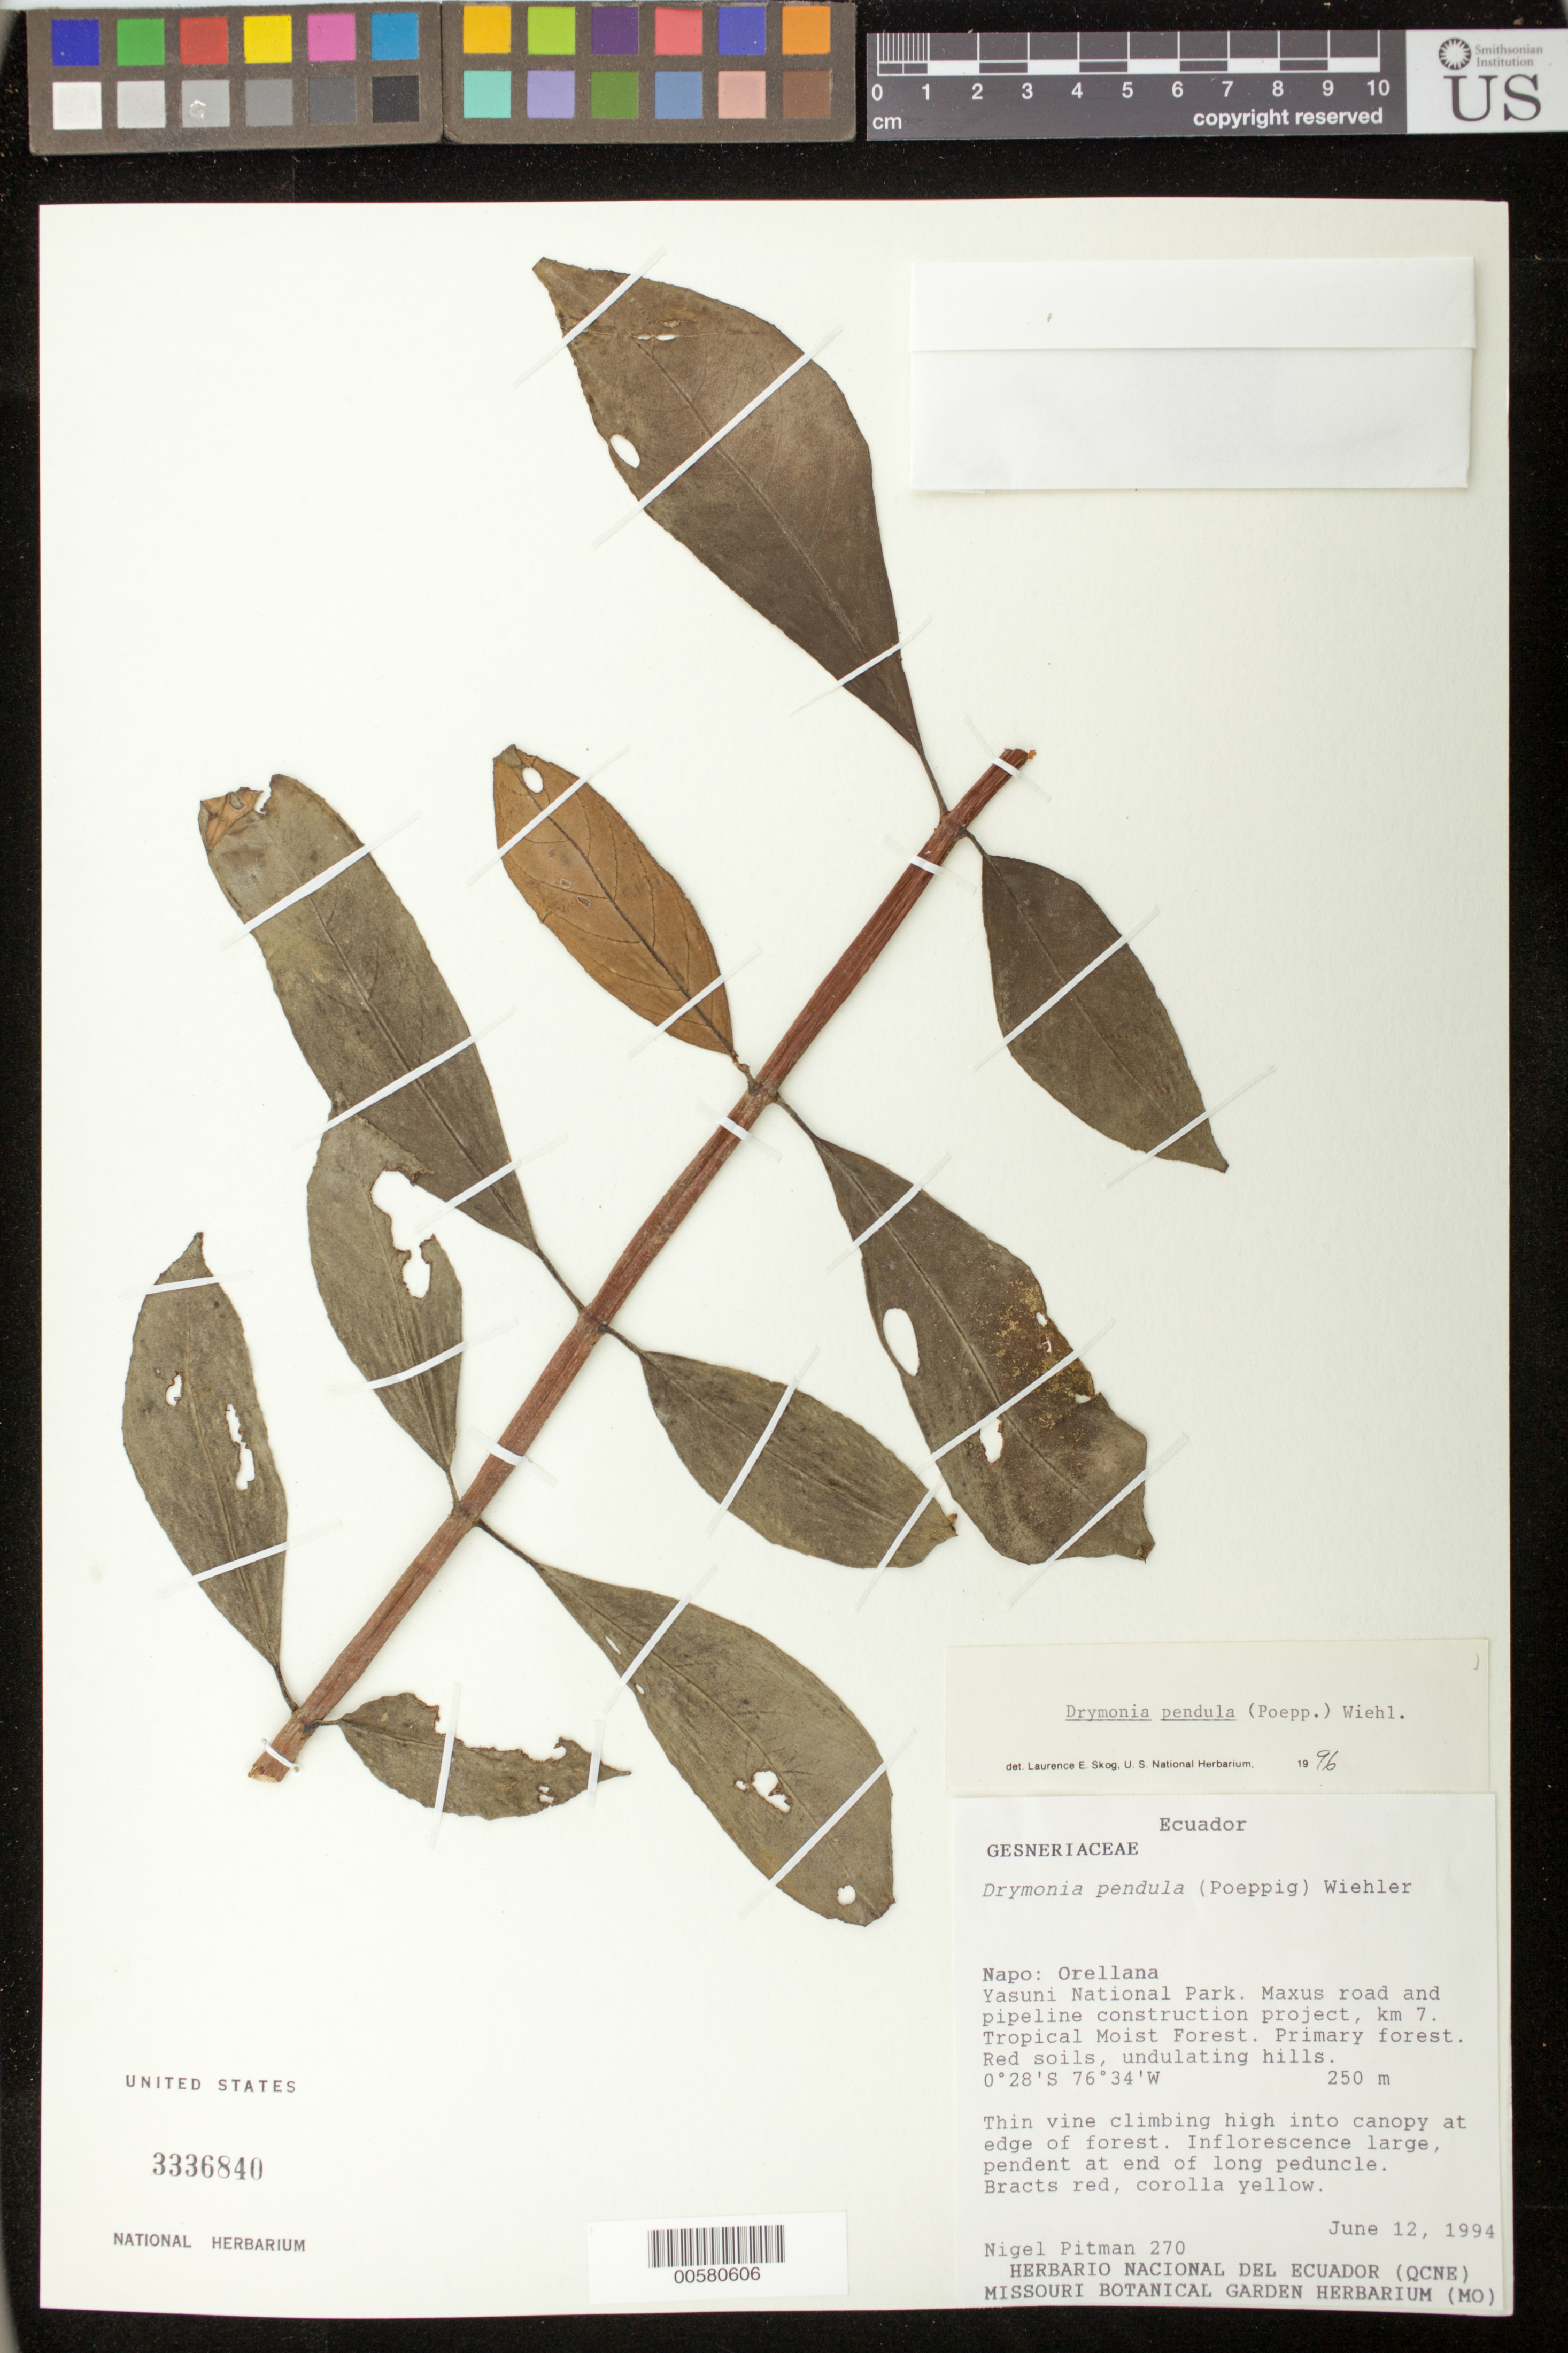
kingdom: Plantae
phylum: Tracheophyta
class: Magnoliopsida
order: Lamiales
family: Gesneriaceae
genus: Drymonia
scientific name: Drymonia pendula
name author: (Poepp.) Wiehler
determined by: Skog, Laurence E.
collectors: N. Pitman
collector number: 270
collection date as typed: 12 Jun 1994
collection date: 1994-06-12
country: Ecuador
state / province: Napo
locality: Orellana: Yasuni National Park, Maxus road and pipeline construction project, km 7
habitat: Tropical moist forest; primary forest, red soils, undulating hills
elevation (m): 250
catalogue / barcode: US 3336840